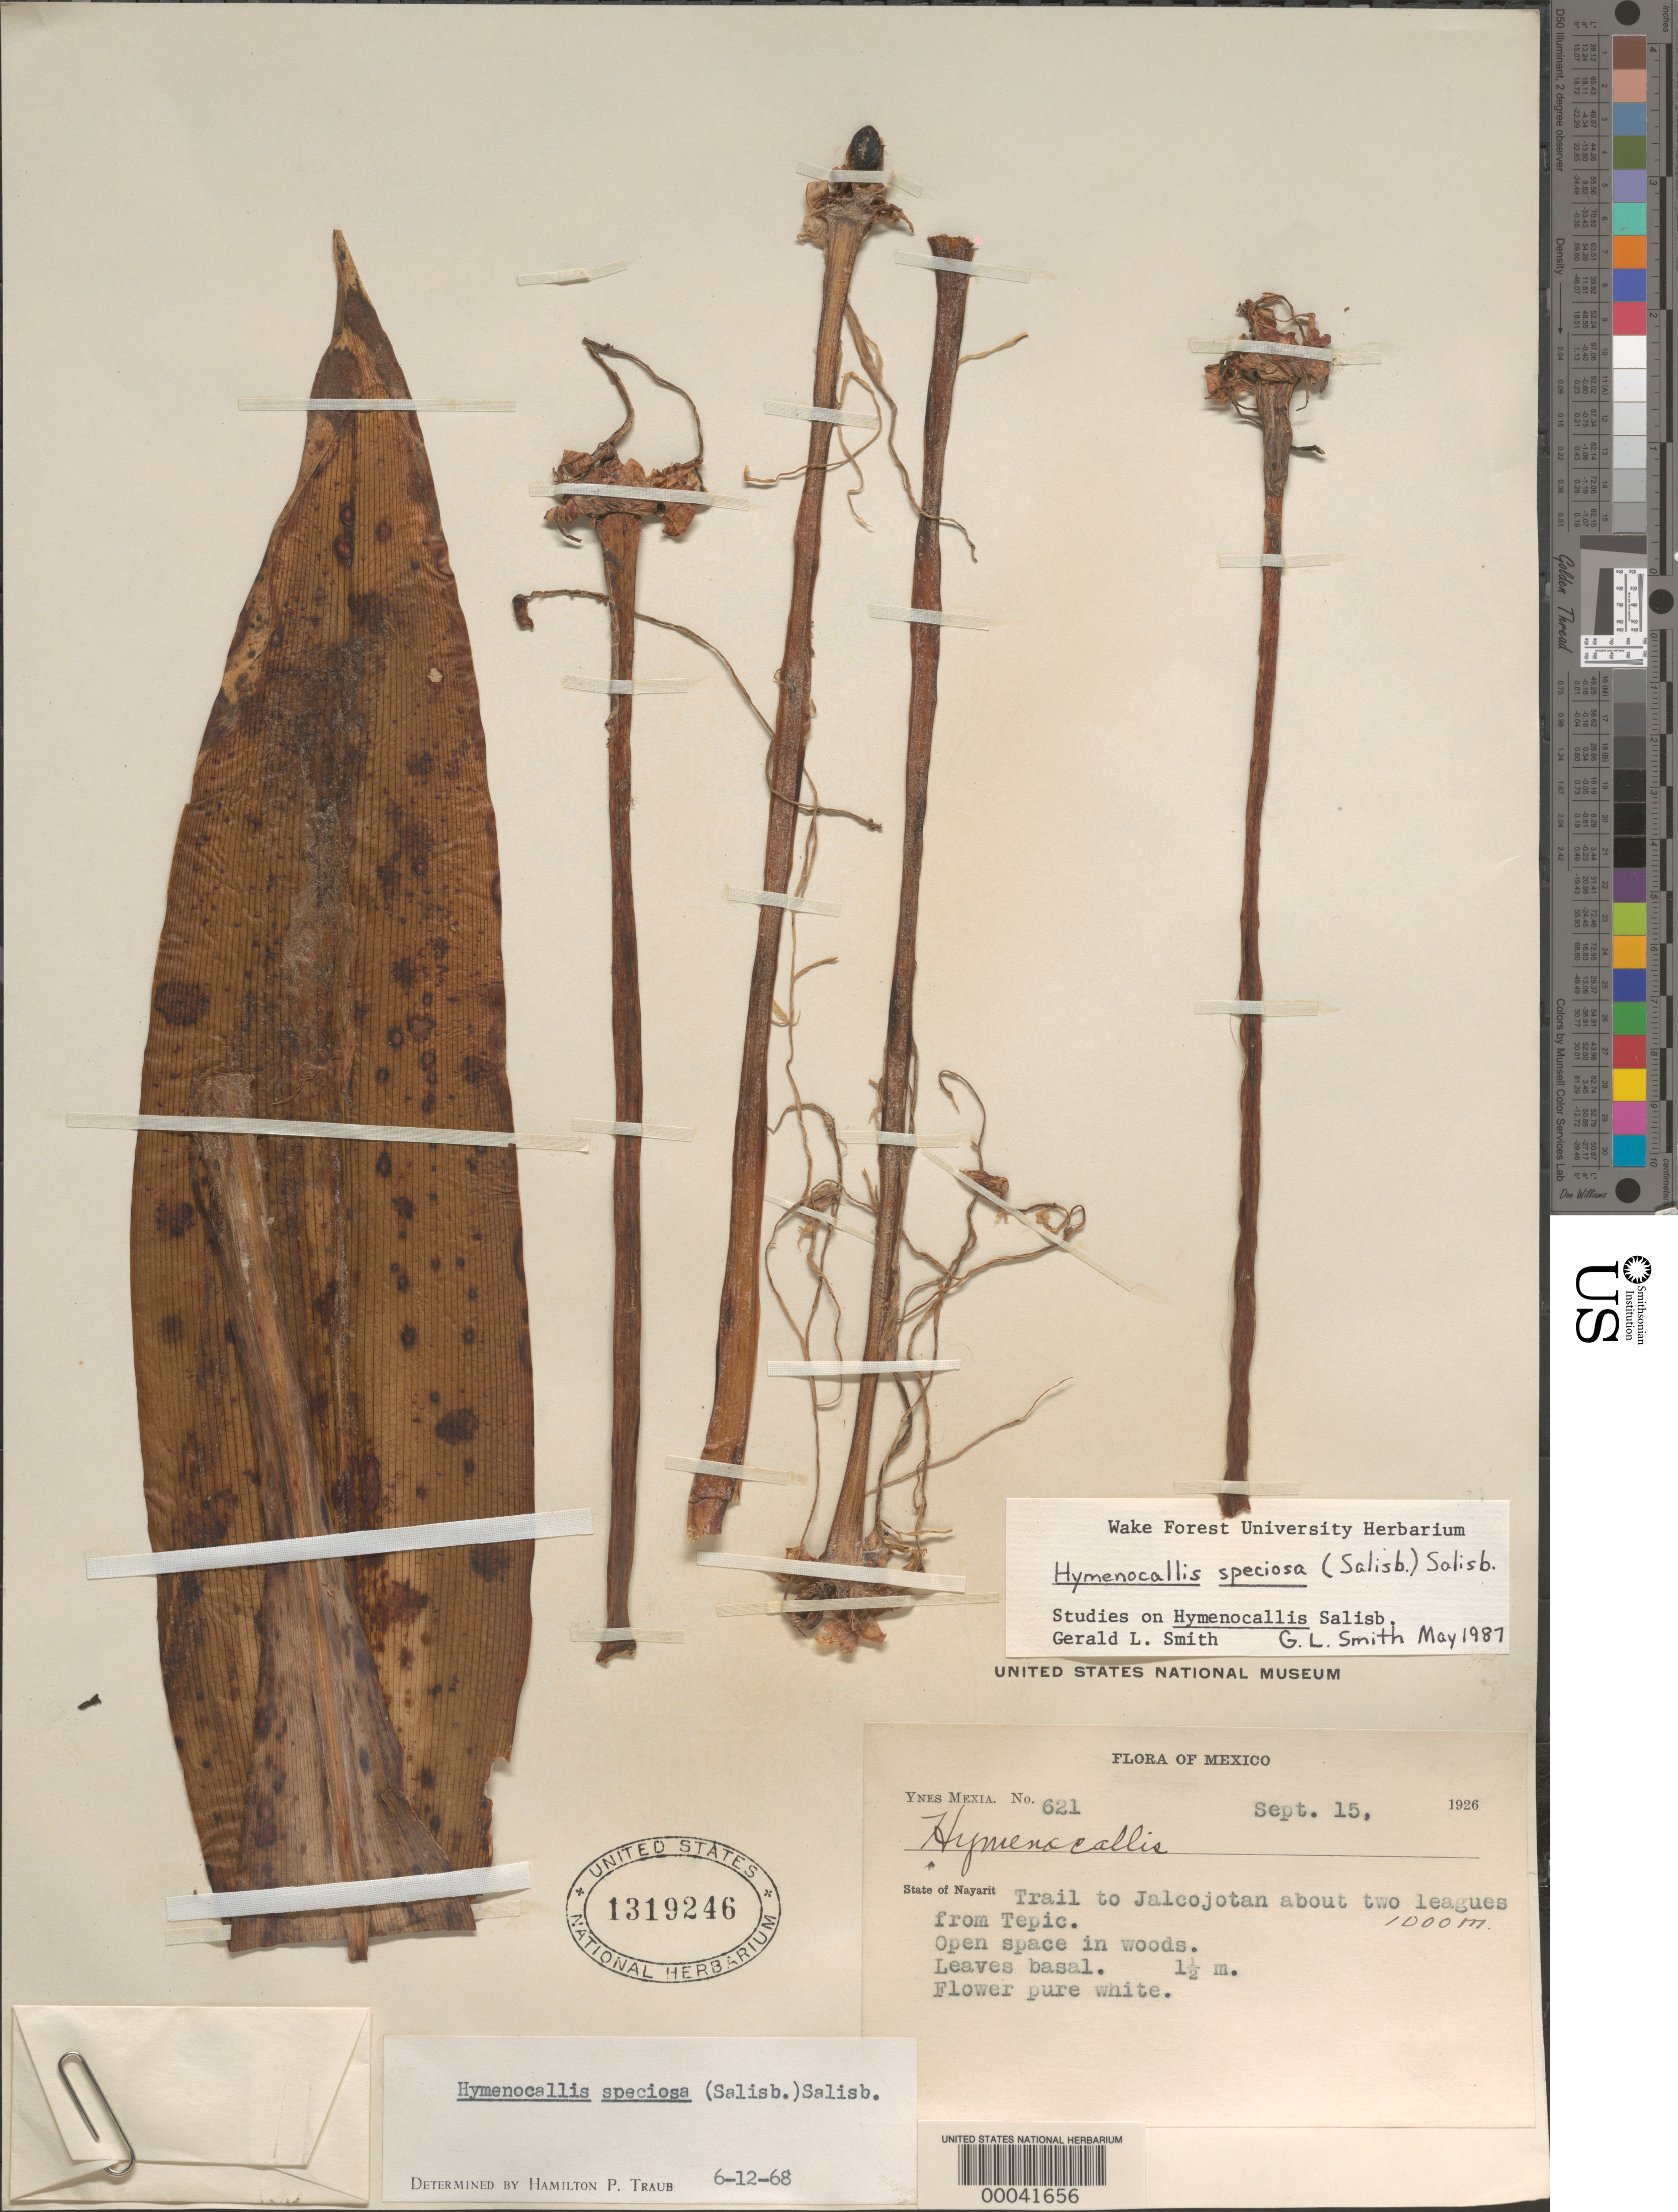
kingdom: Plantae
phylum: Tracheophyta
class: Liliopsida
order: Asparagales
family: Amaryllidaceae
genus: Hymenocallis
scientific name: Hymenocallis speciosa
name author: (L. f. ex Salisb.) Salisb.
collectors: Y. Mexia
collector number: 621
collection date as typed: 15 Sep 1926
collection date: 1926-09-15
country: Mexico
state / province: Nayarit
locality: Trail to jalcojotan about 2 leagues from Tepic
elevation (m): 1000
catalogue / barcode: US 1319246